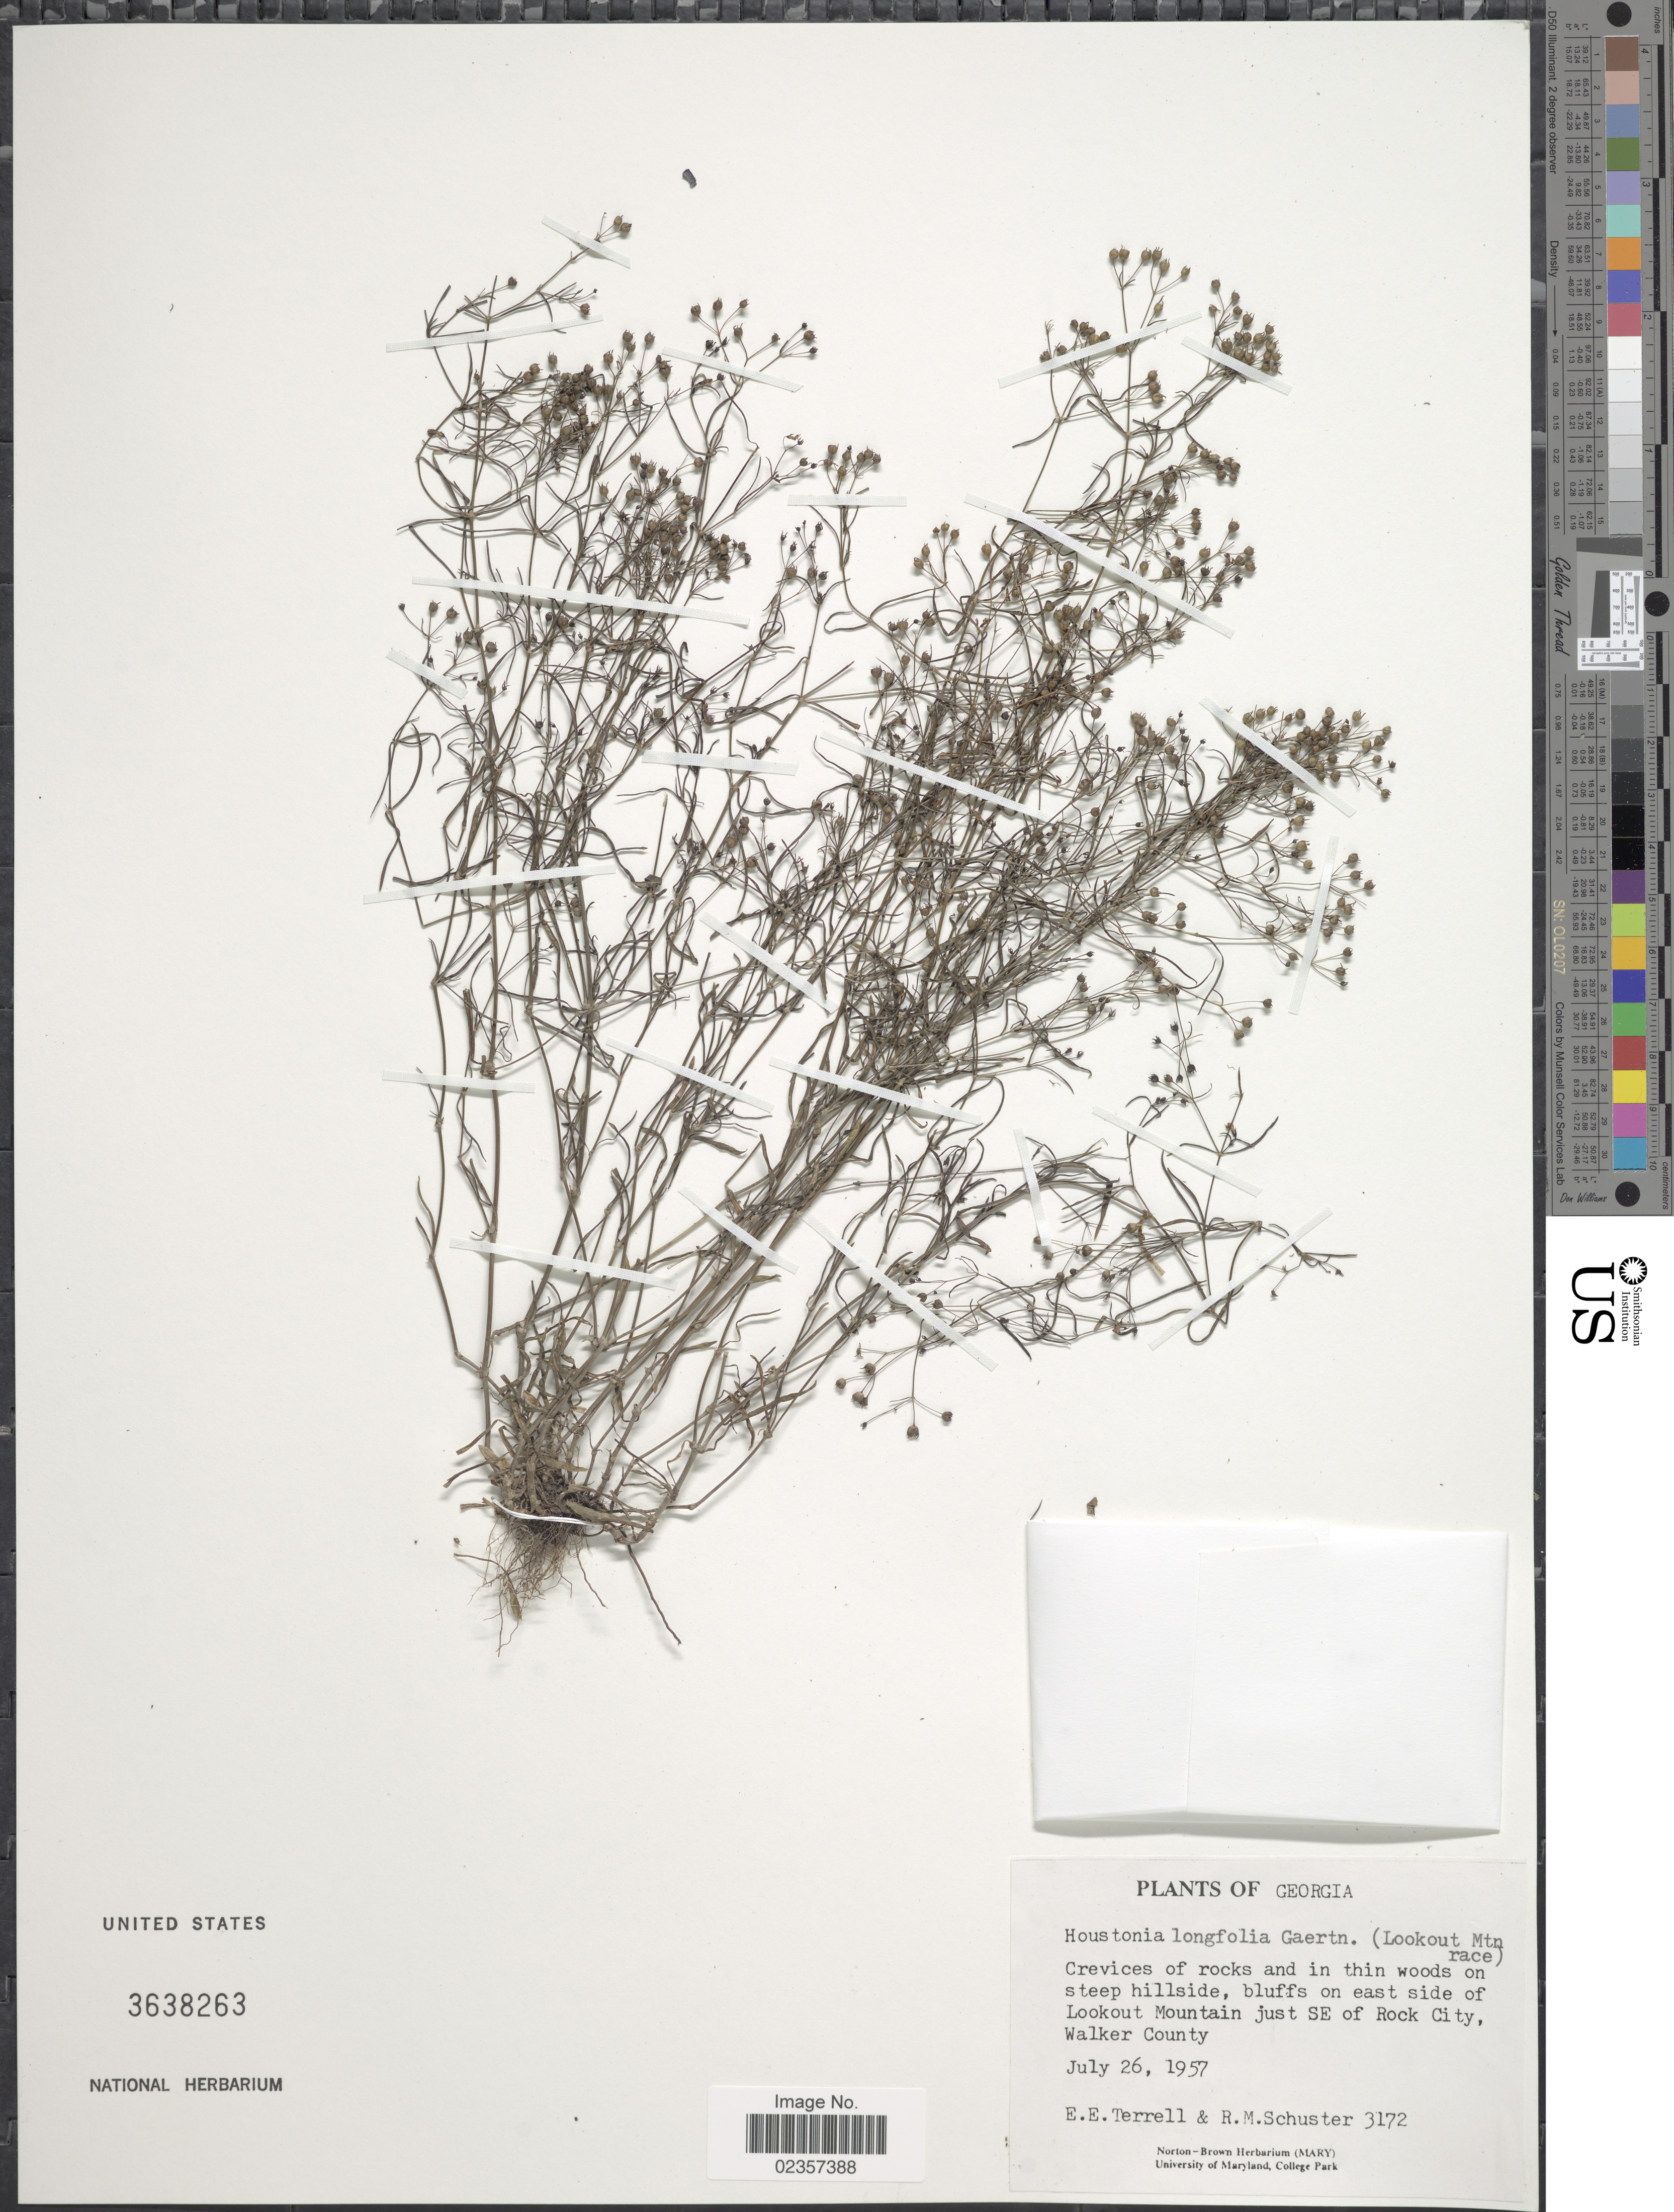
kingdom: Plantae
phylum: Tracheophyta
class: Magnoliopsida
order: Gentianales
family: Rubiaceae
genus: Houstonia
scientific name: Houstonia longifolia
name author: Gaertn.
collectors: E. E. Terrell & R. M. Schuster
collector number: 3172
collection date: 1957-07-26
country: United States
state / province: Georgia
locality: Bluffs on east side of Lookout Mountain just SE of Rock City, Walker County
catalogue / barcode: US 3638263